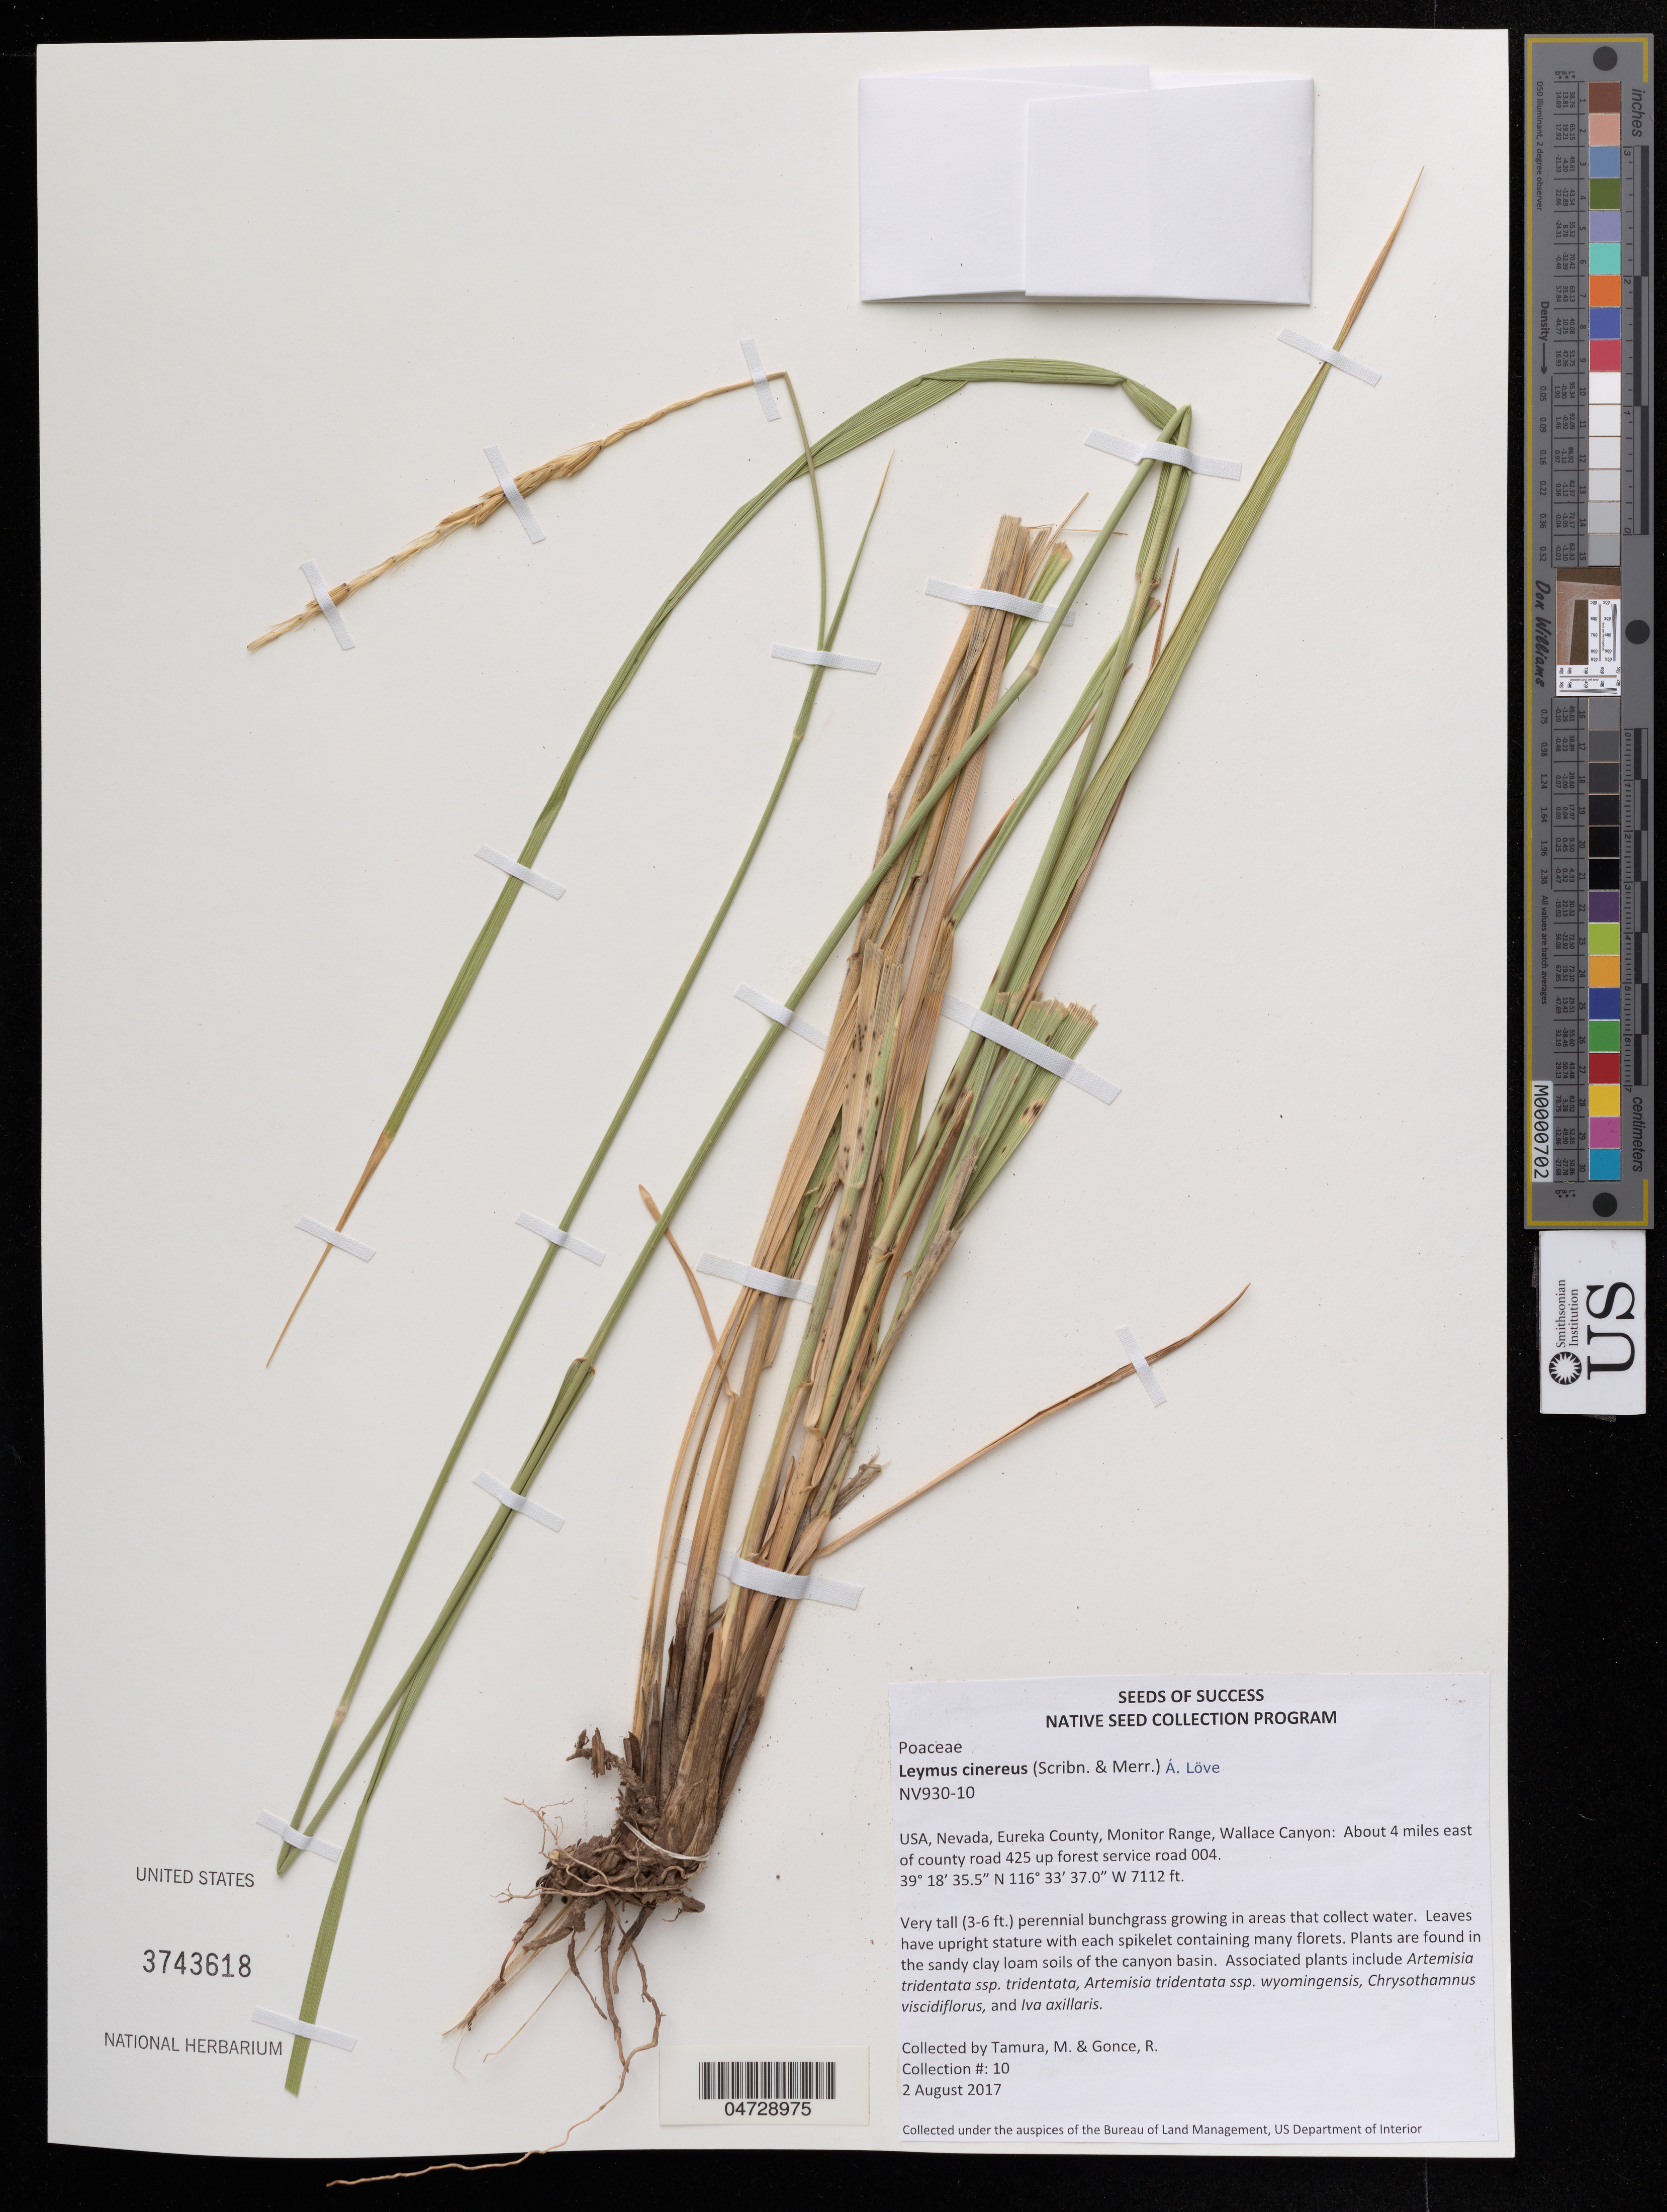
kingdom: Plantae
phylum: Tracheophyta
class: Liliopsida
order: Poales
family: Poaceae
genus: Leymus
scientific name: Leymus cinereus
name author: (Scribn. & Merr.) Á. Löve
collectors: M. Tamura & R. Gonce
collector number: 10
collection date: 2017-08-02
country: United States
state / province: Nevada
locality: Eureka County, Monitor Range, Wallace Canyon: About 4 miles east of county road 425 up forest service road 004.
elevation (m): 2168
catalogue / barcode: US 3743618